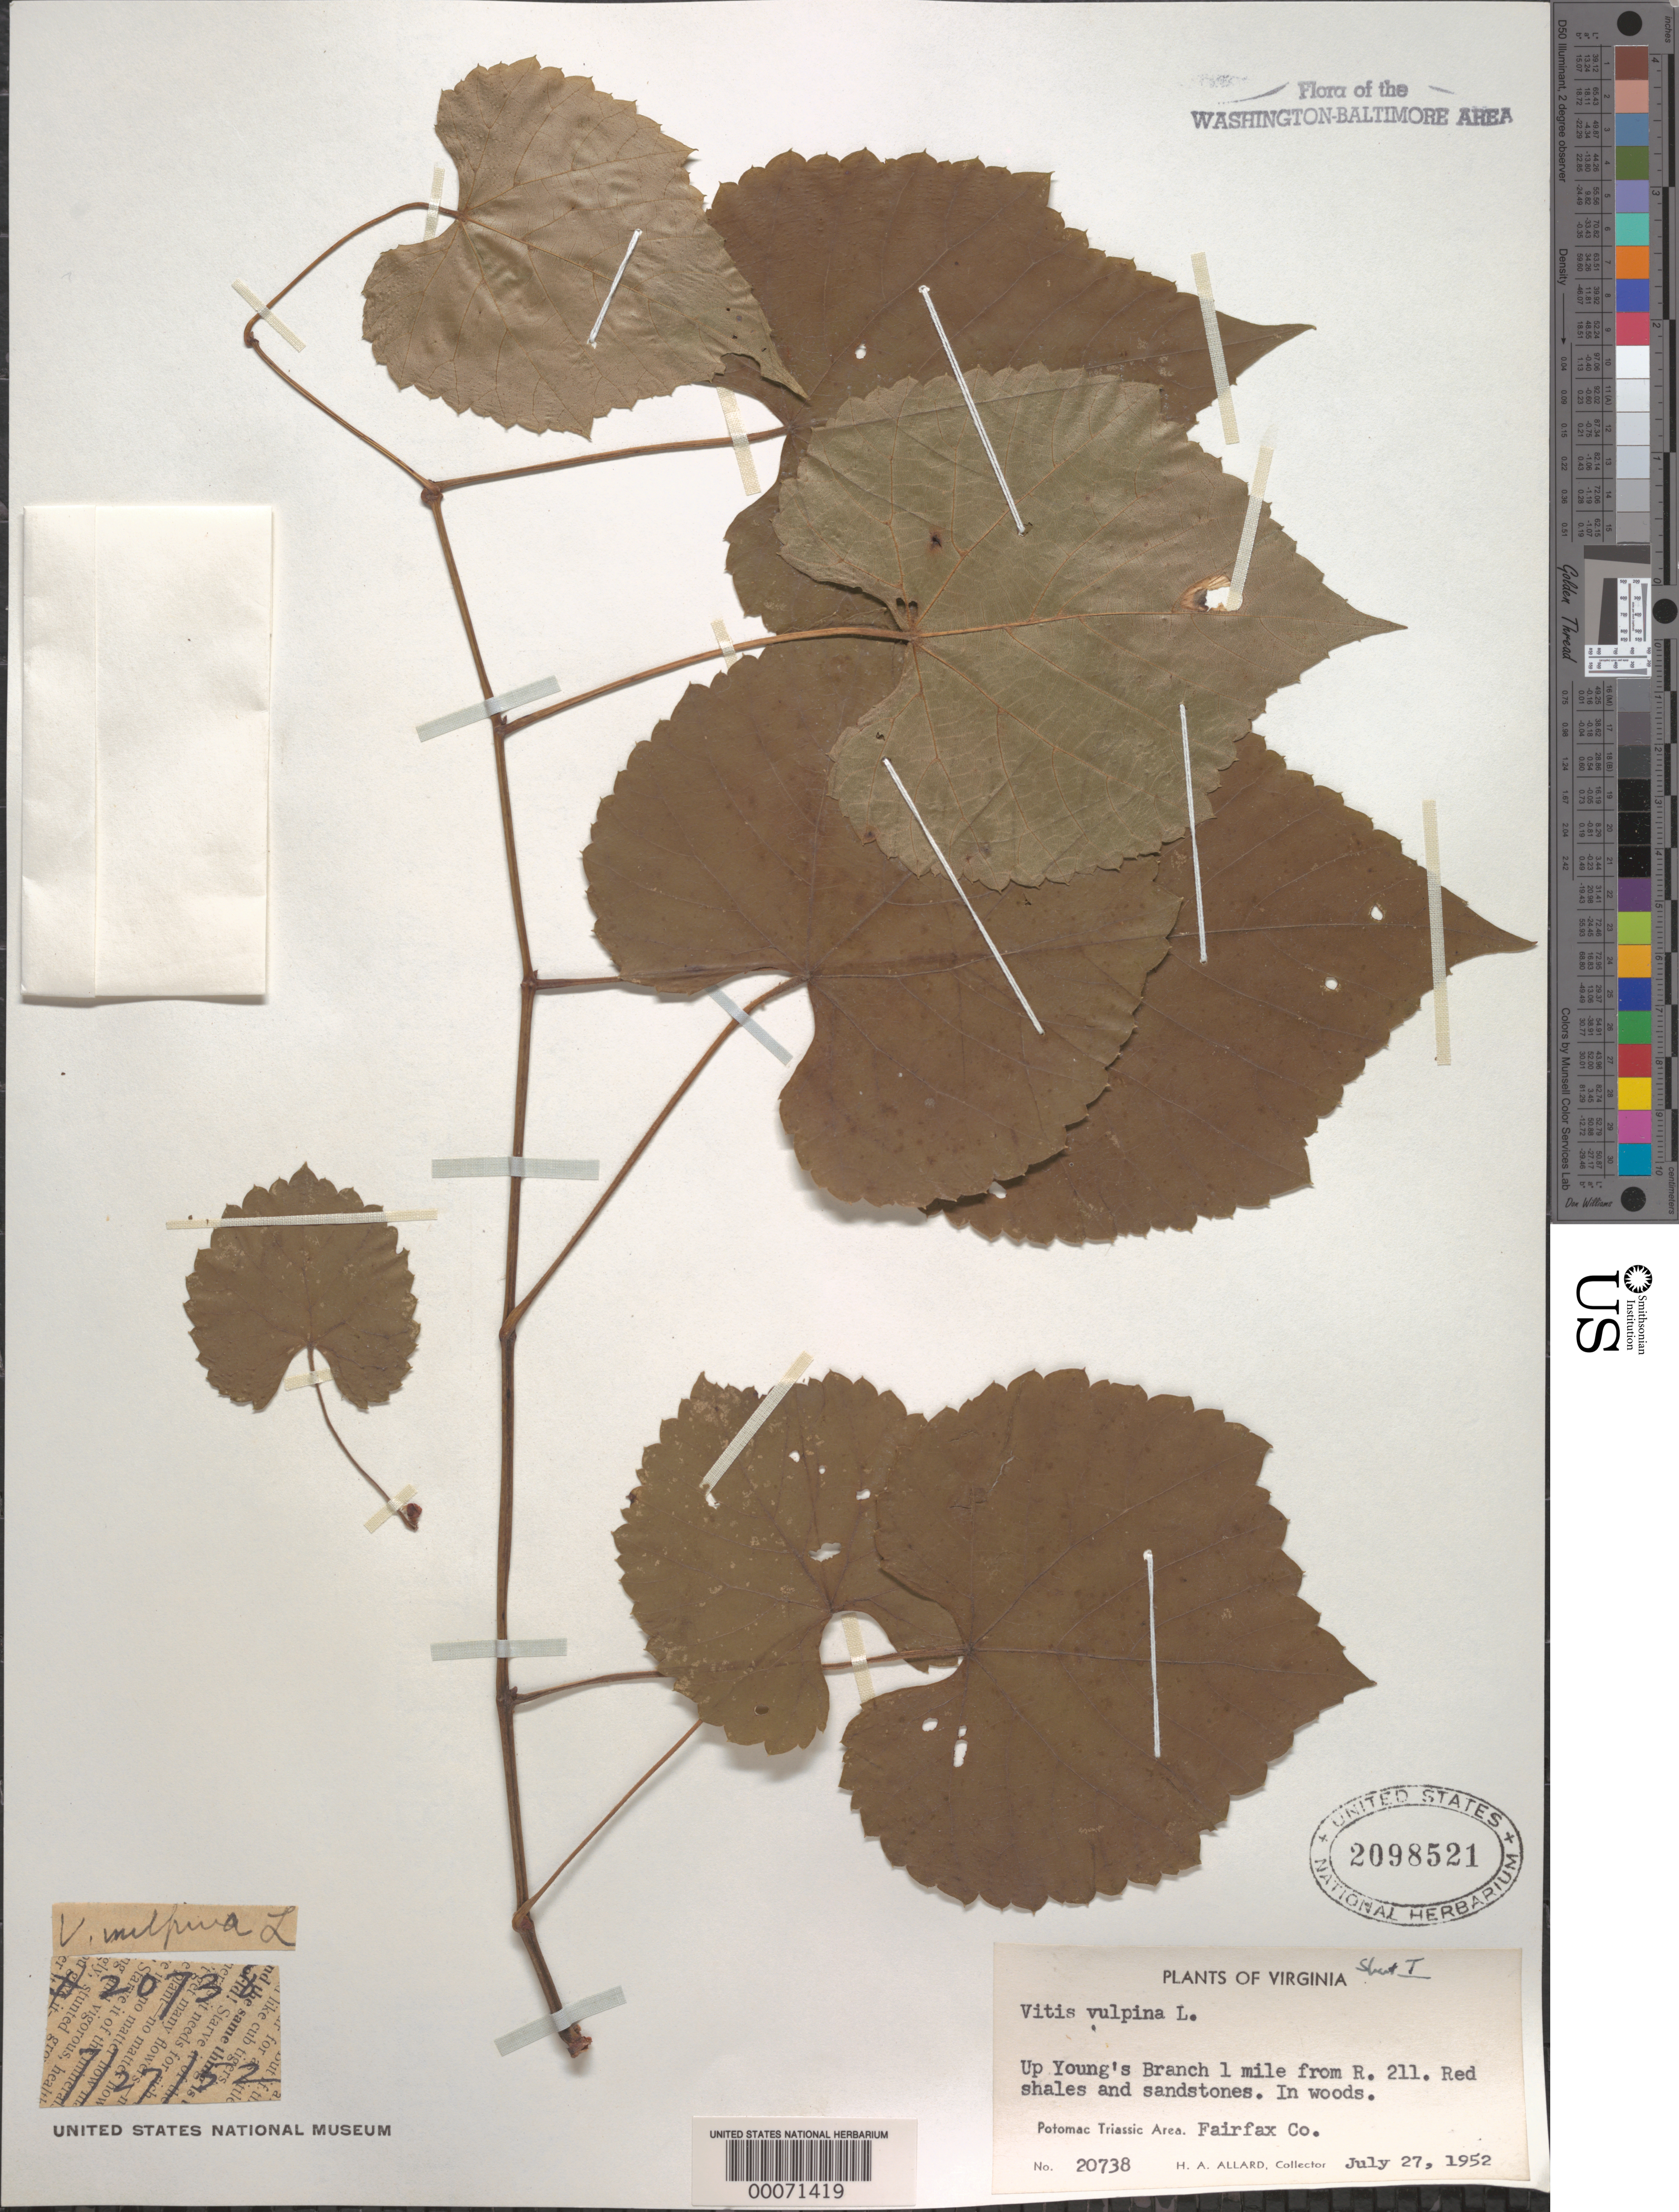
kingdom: Plantae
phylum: Tracheophyta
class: Magnoliopsida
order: Vitales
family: Vitaceae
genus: Vitis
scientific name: Vitis vulpina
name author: L.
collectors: H. A. Allard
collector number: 20738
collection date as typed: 27 Jul 1952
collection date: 1952-07-27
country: United States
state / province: Virginia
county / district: Fairfax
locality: Youngs branch near Route 211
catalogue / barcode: US 2098521